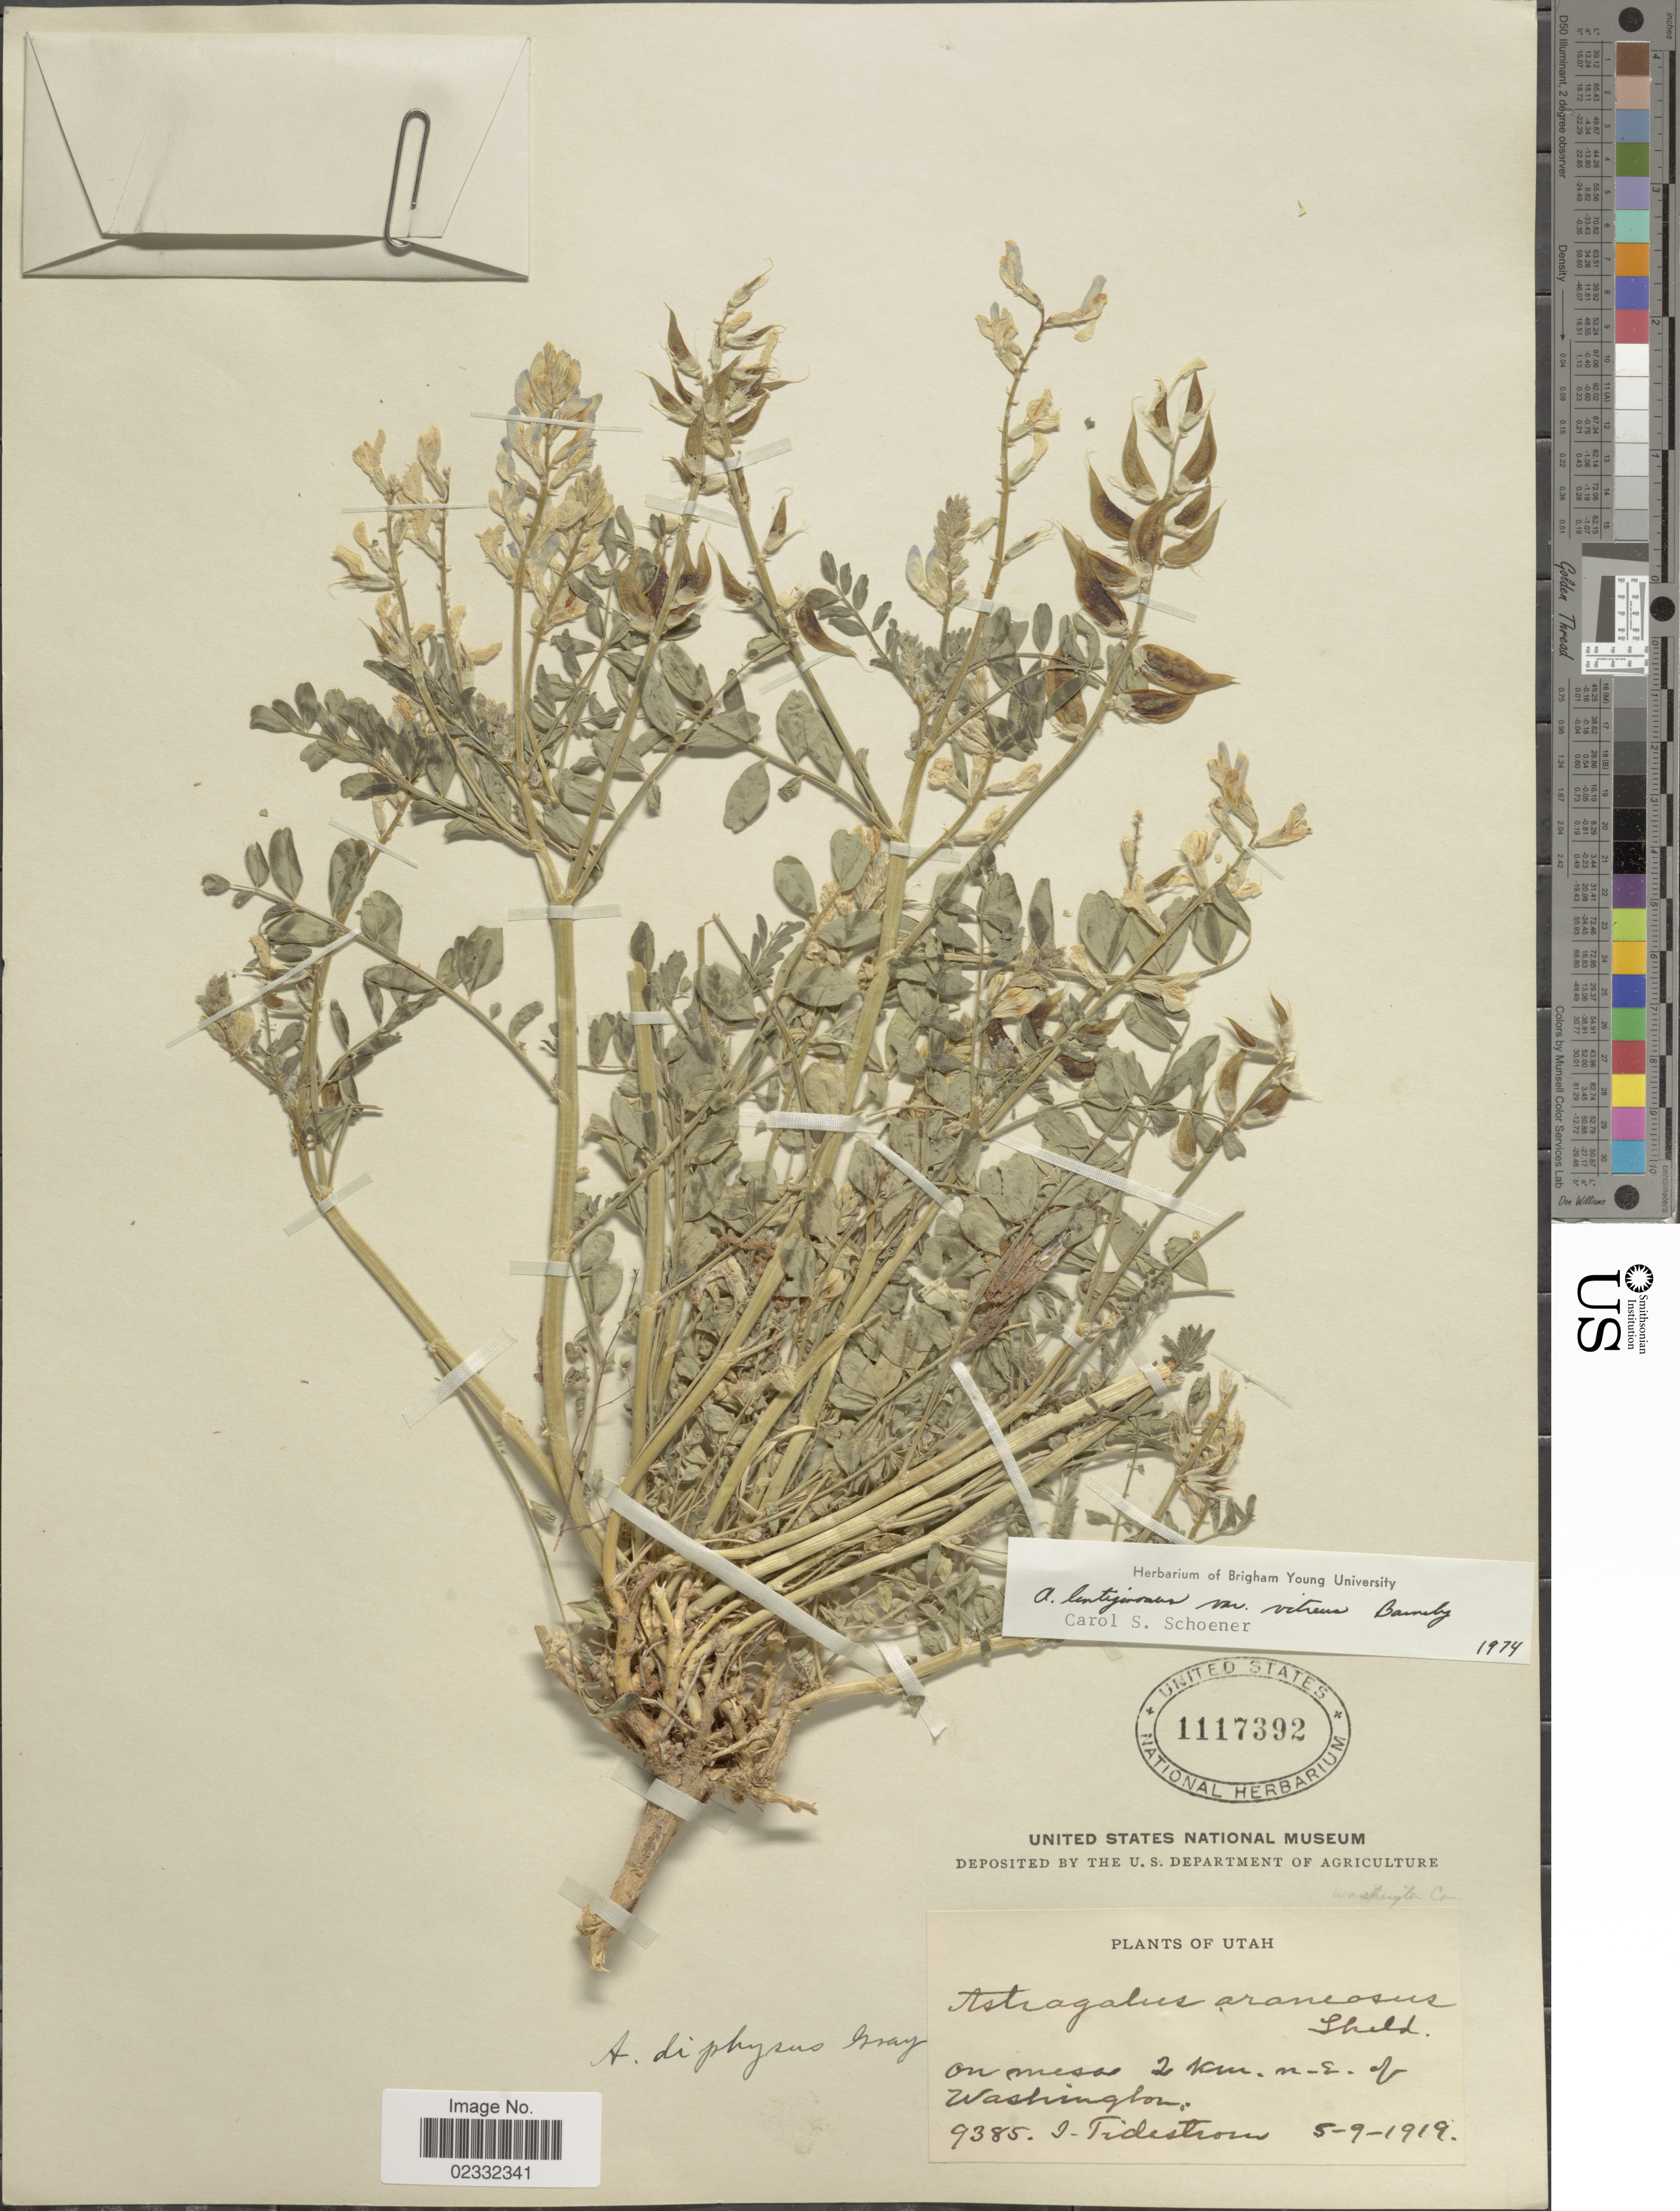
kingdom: Plantae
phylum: Tracheophyta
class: Magnoliopsida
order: Fabales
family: Fabaceae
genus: Astragalus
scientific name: Astragalus lentiginosus var. vitreus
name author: Barneby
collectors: J. Tidestrom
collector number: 9385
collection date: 1919-09-05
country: United States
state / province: Utah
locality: Utah, On mesa 2 Km N.E. of Washington.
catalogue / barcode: US 1117392